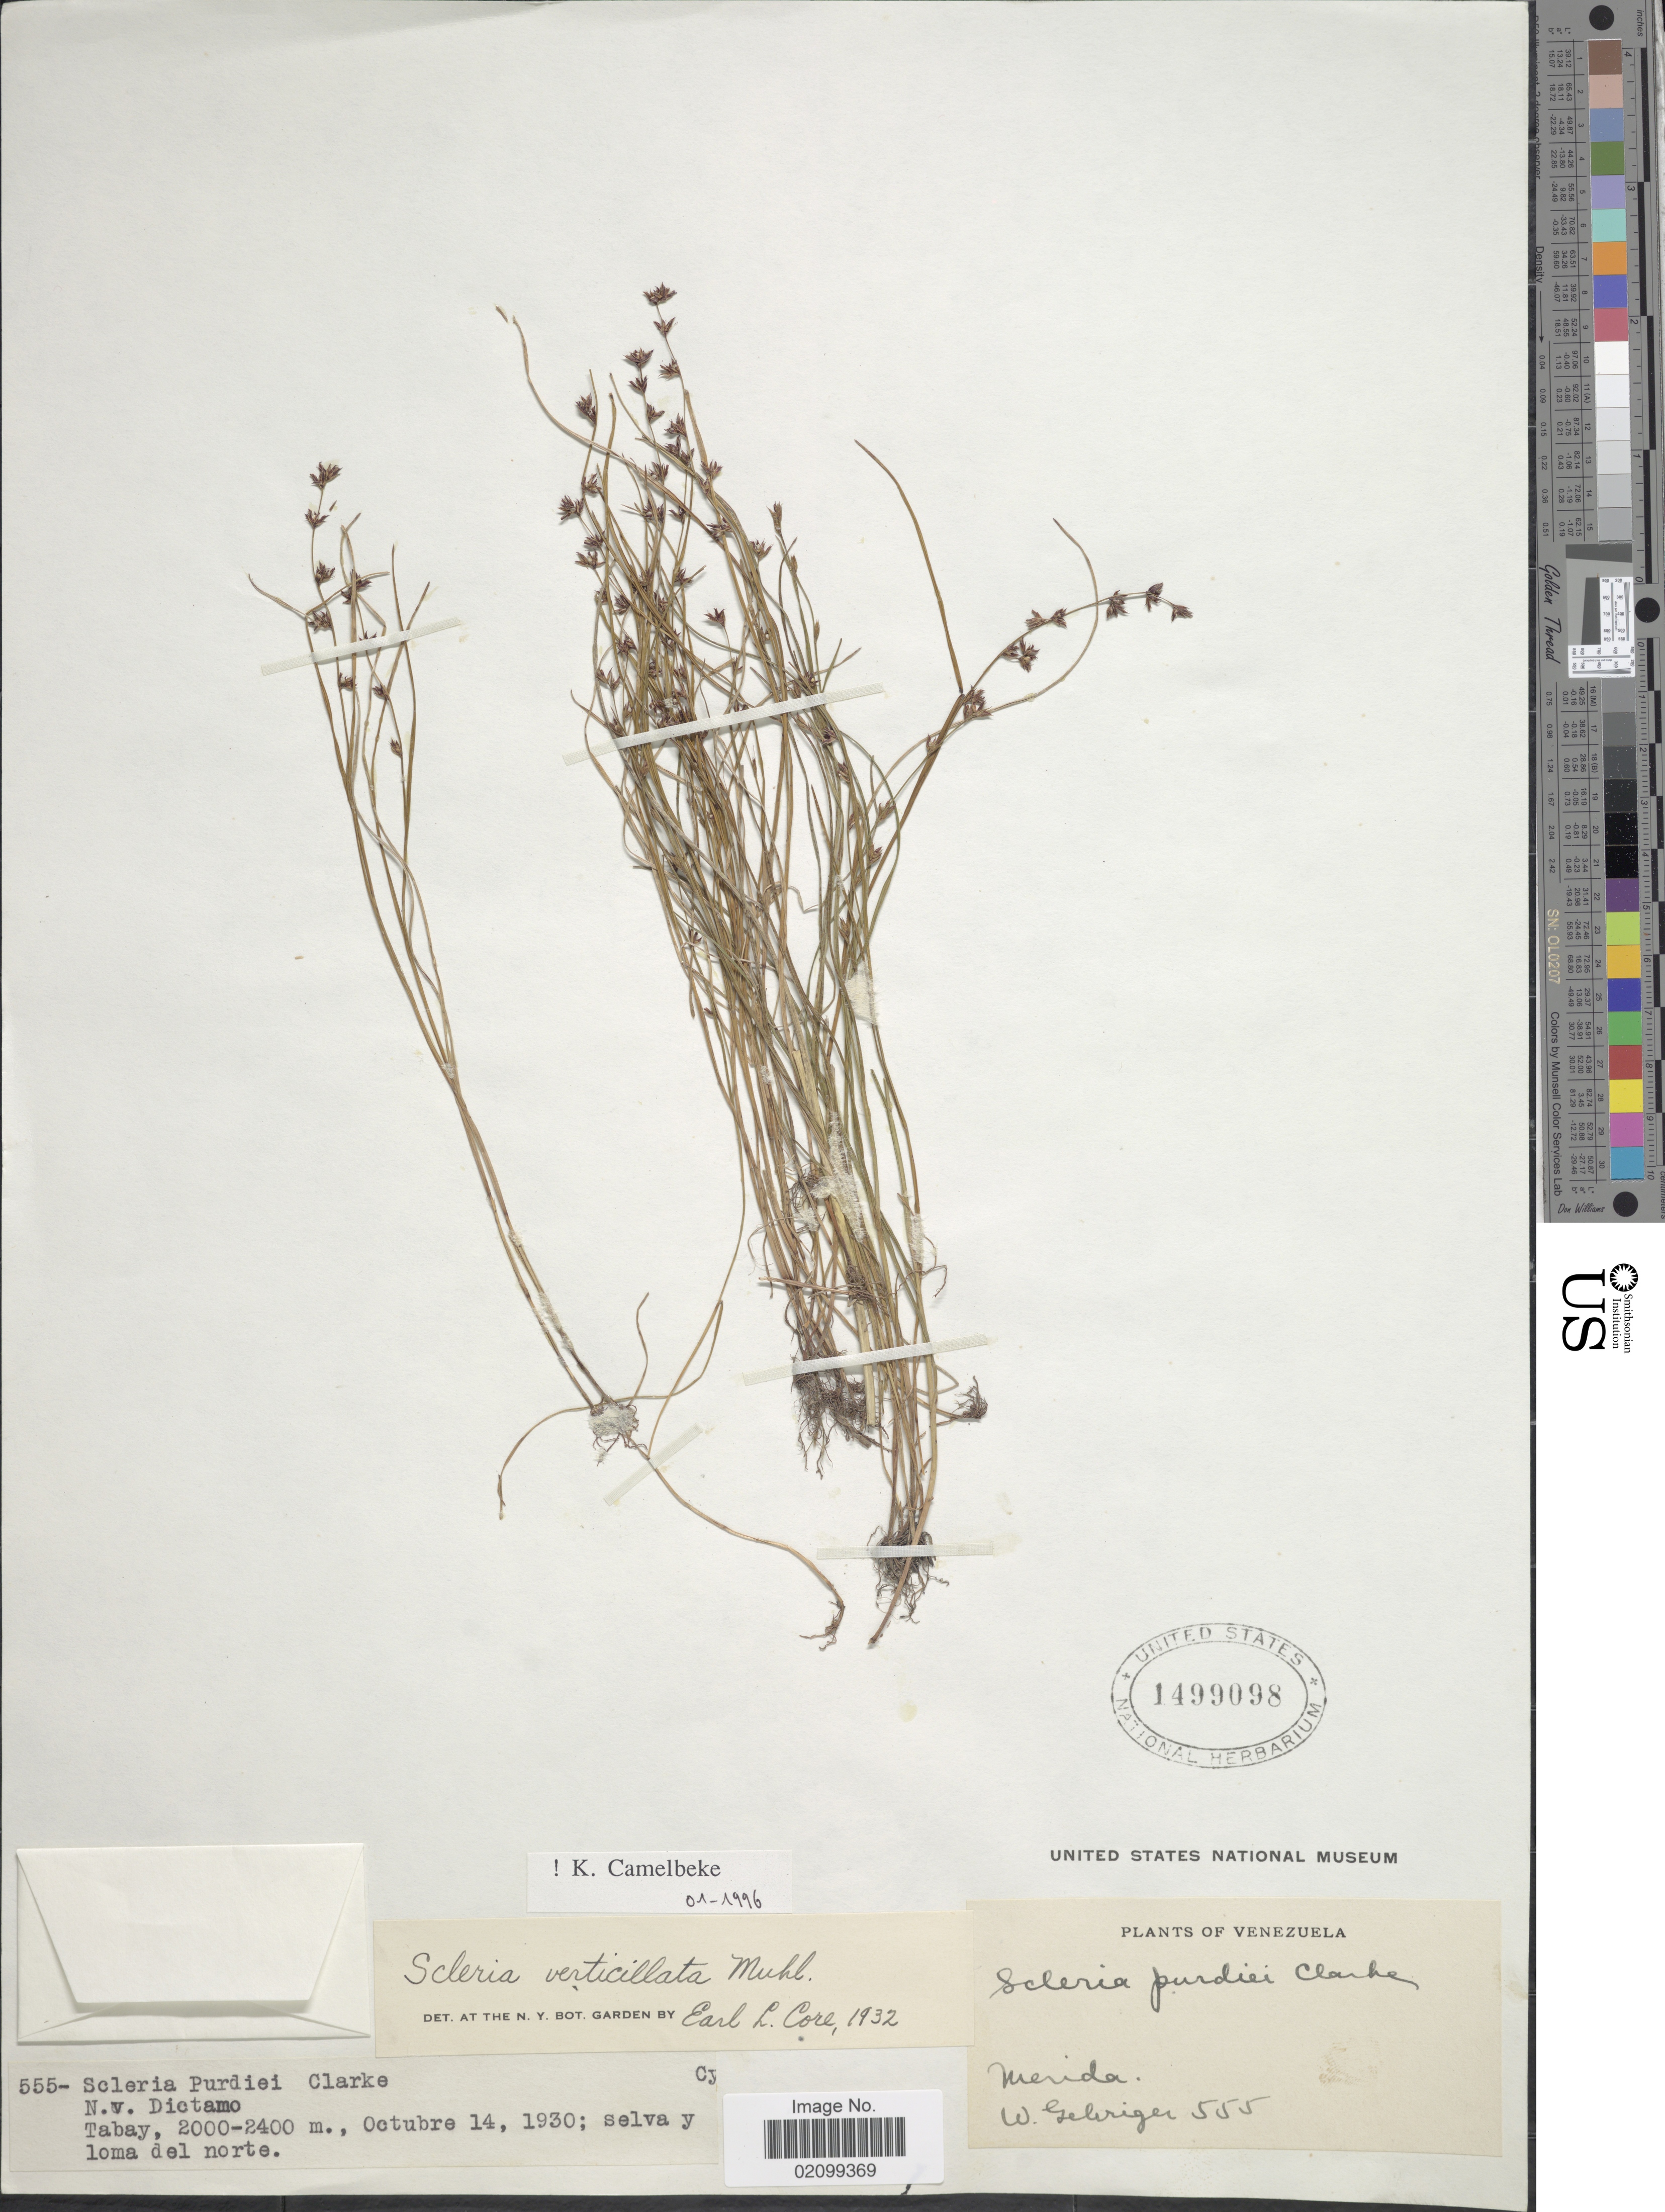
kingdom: Plantae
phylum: Tracheophyta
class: Liliopsida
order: Poales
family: Cyperaceae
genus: Scleria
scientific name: Scleria verticillata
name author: Muhl. ex Willd.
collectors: W. Gehriger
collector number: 555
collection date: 1930-10-14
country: Venezuela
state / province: Mérida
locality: Tabay, selva y loma del norte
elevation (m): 2000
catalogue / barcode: US 1499098